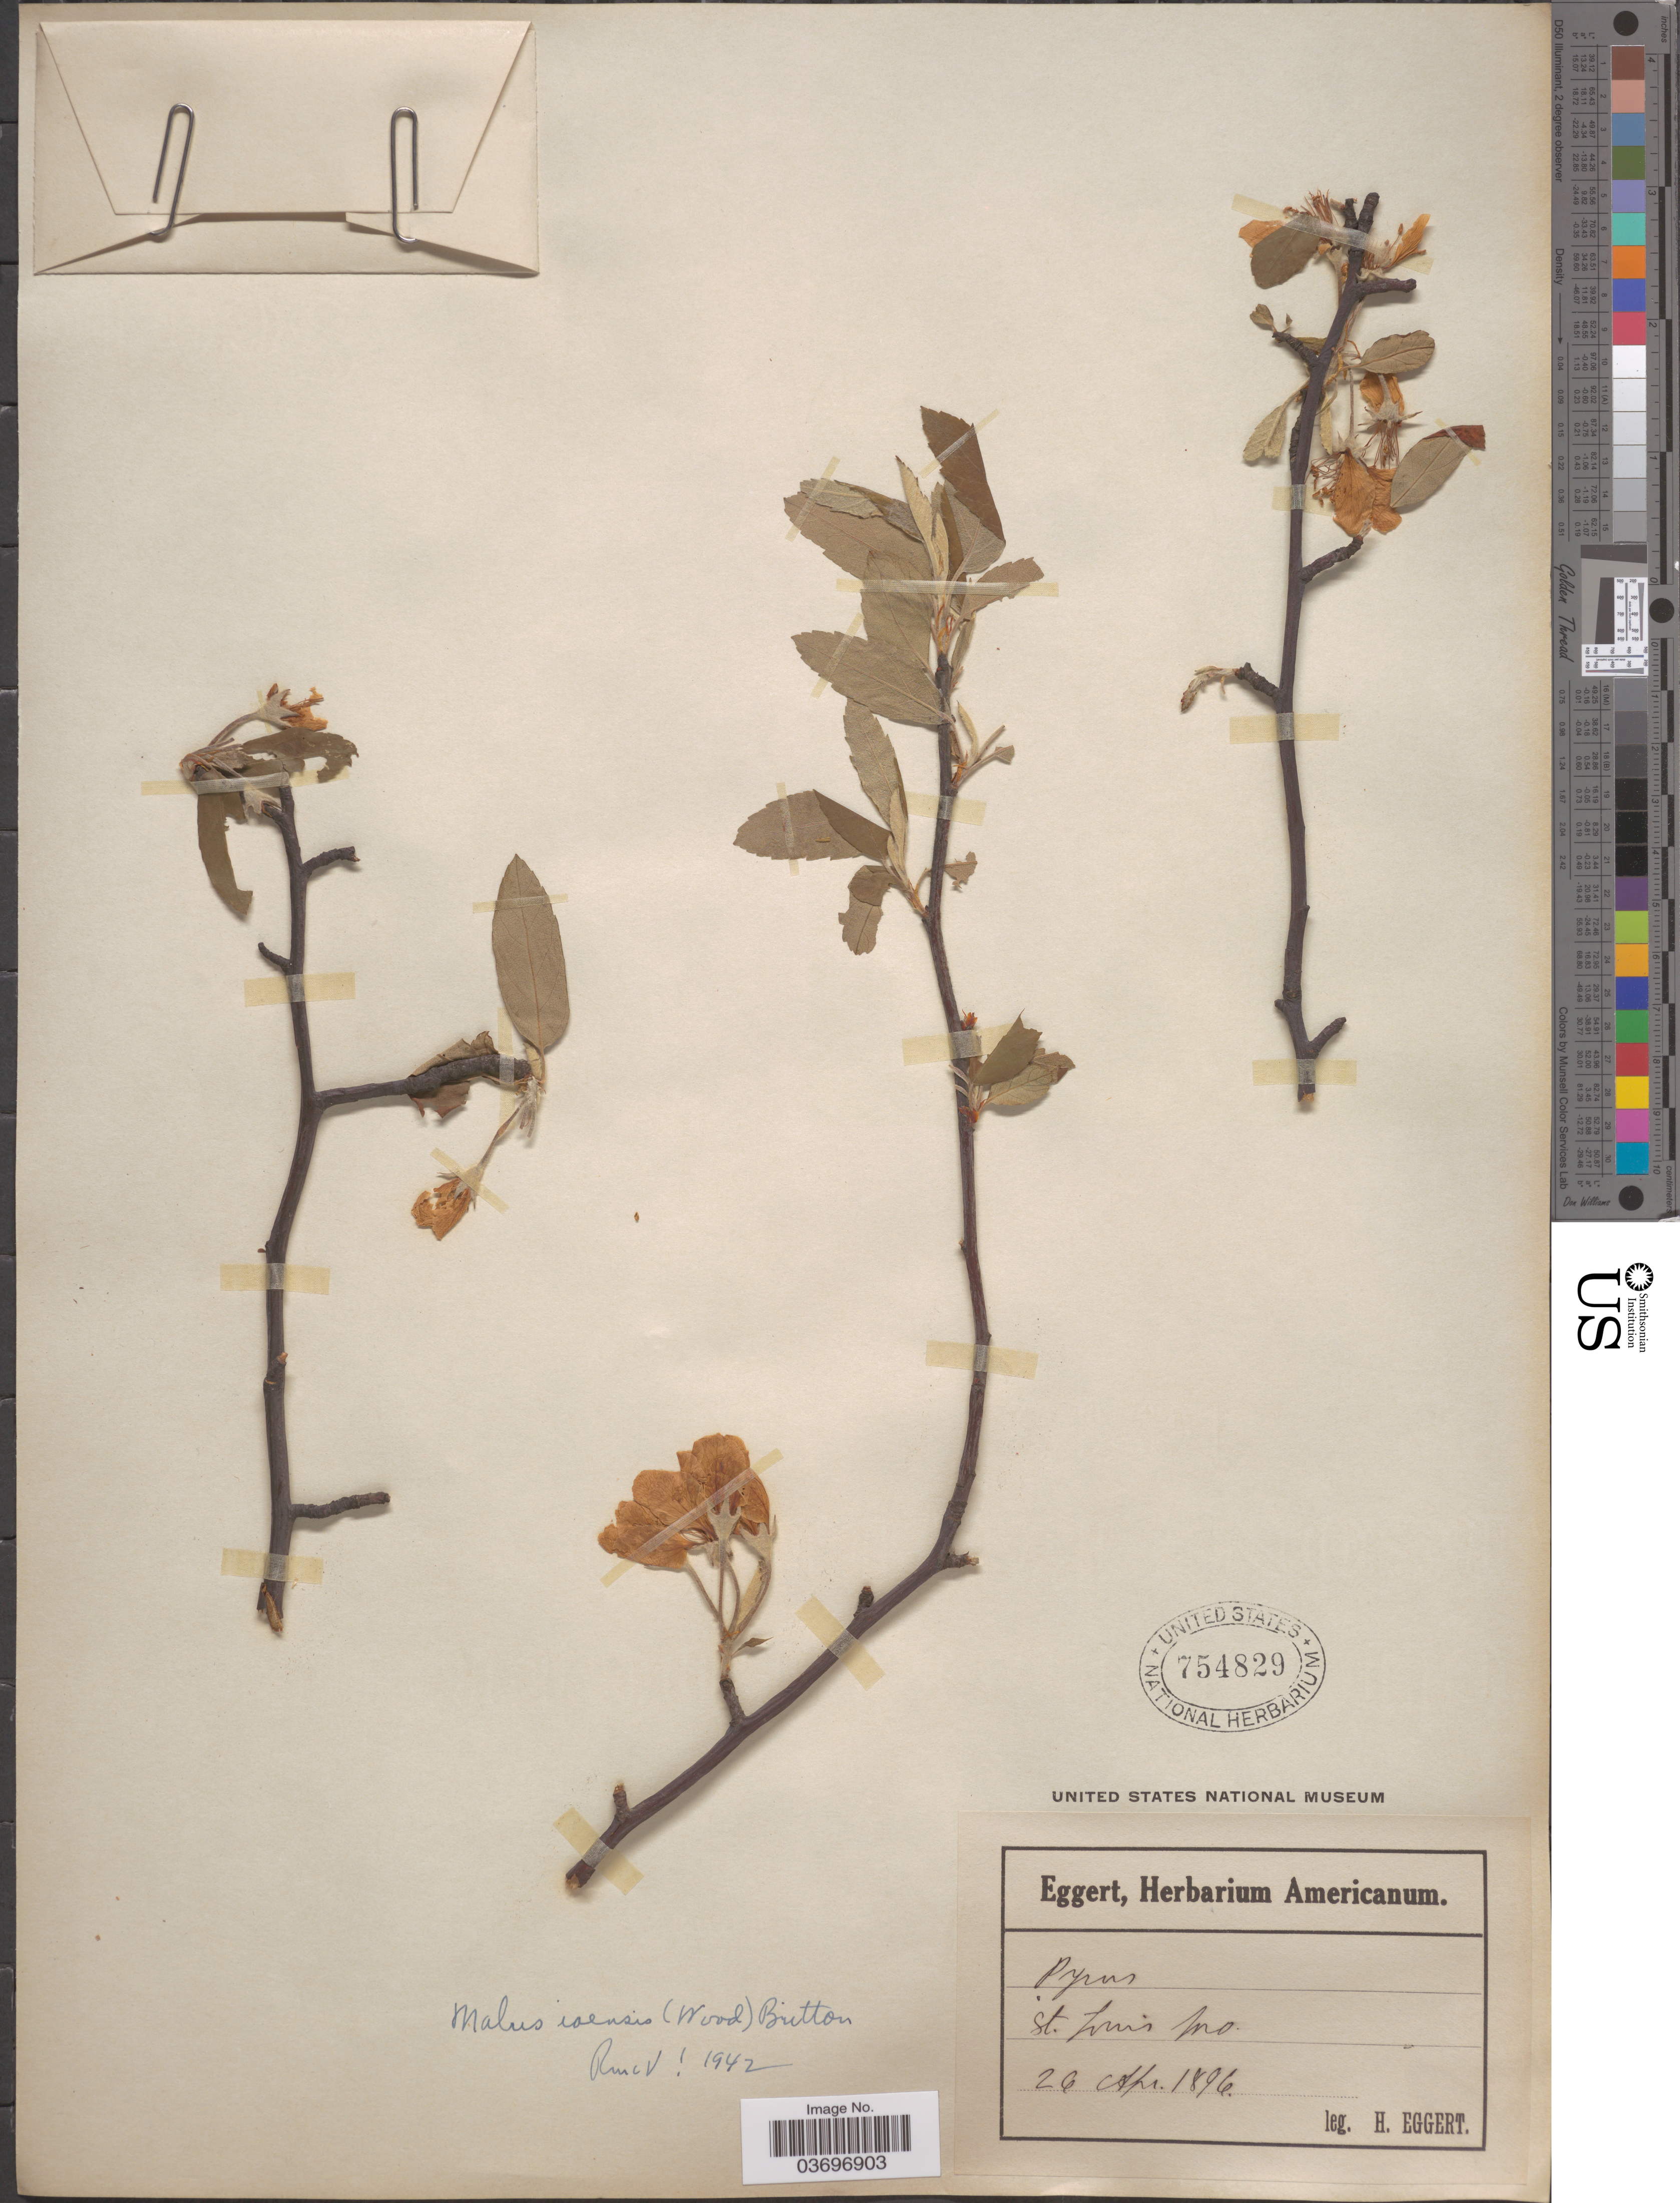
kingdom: Plantae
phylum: Tracheophyta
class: Magnoliopsida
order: Rosales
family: Rosaceae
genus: Malus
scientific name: Malus ioensis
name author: (Alph. Wood) Britton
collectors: H. Eggert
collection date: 1896-04-26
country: United States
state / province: Missouri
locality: St. Luis.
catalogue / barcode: US 754829